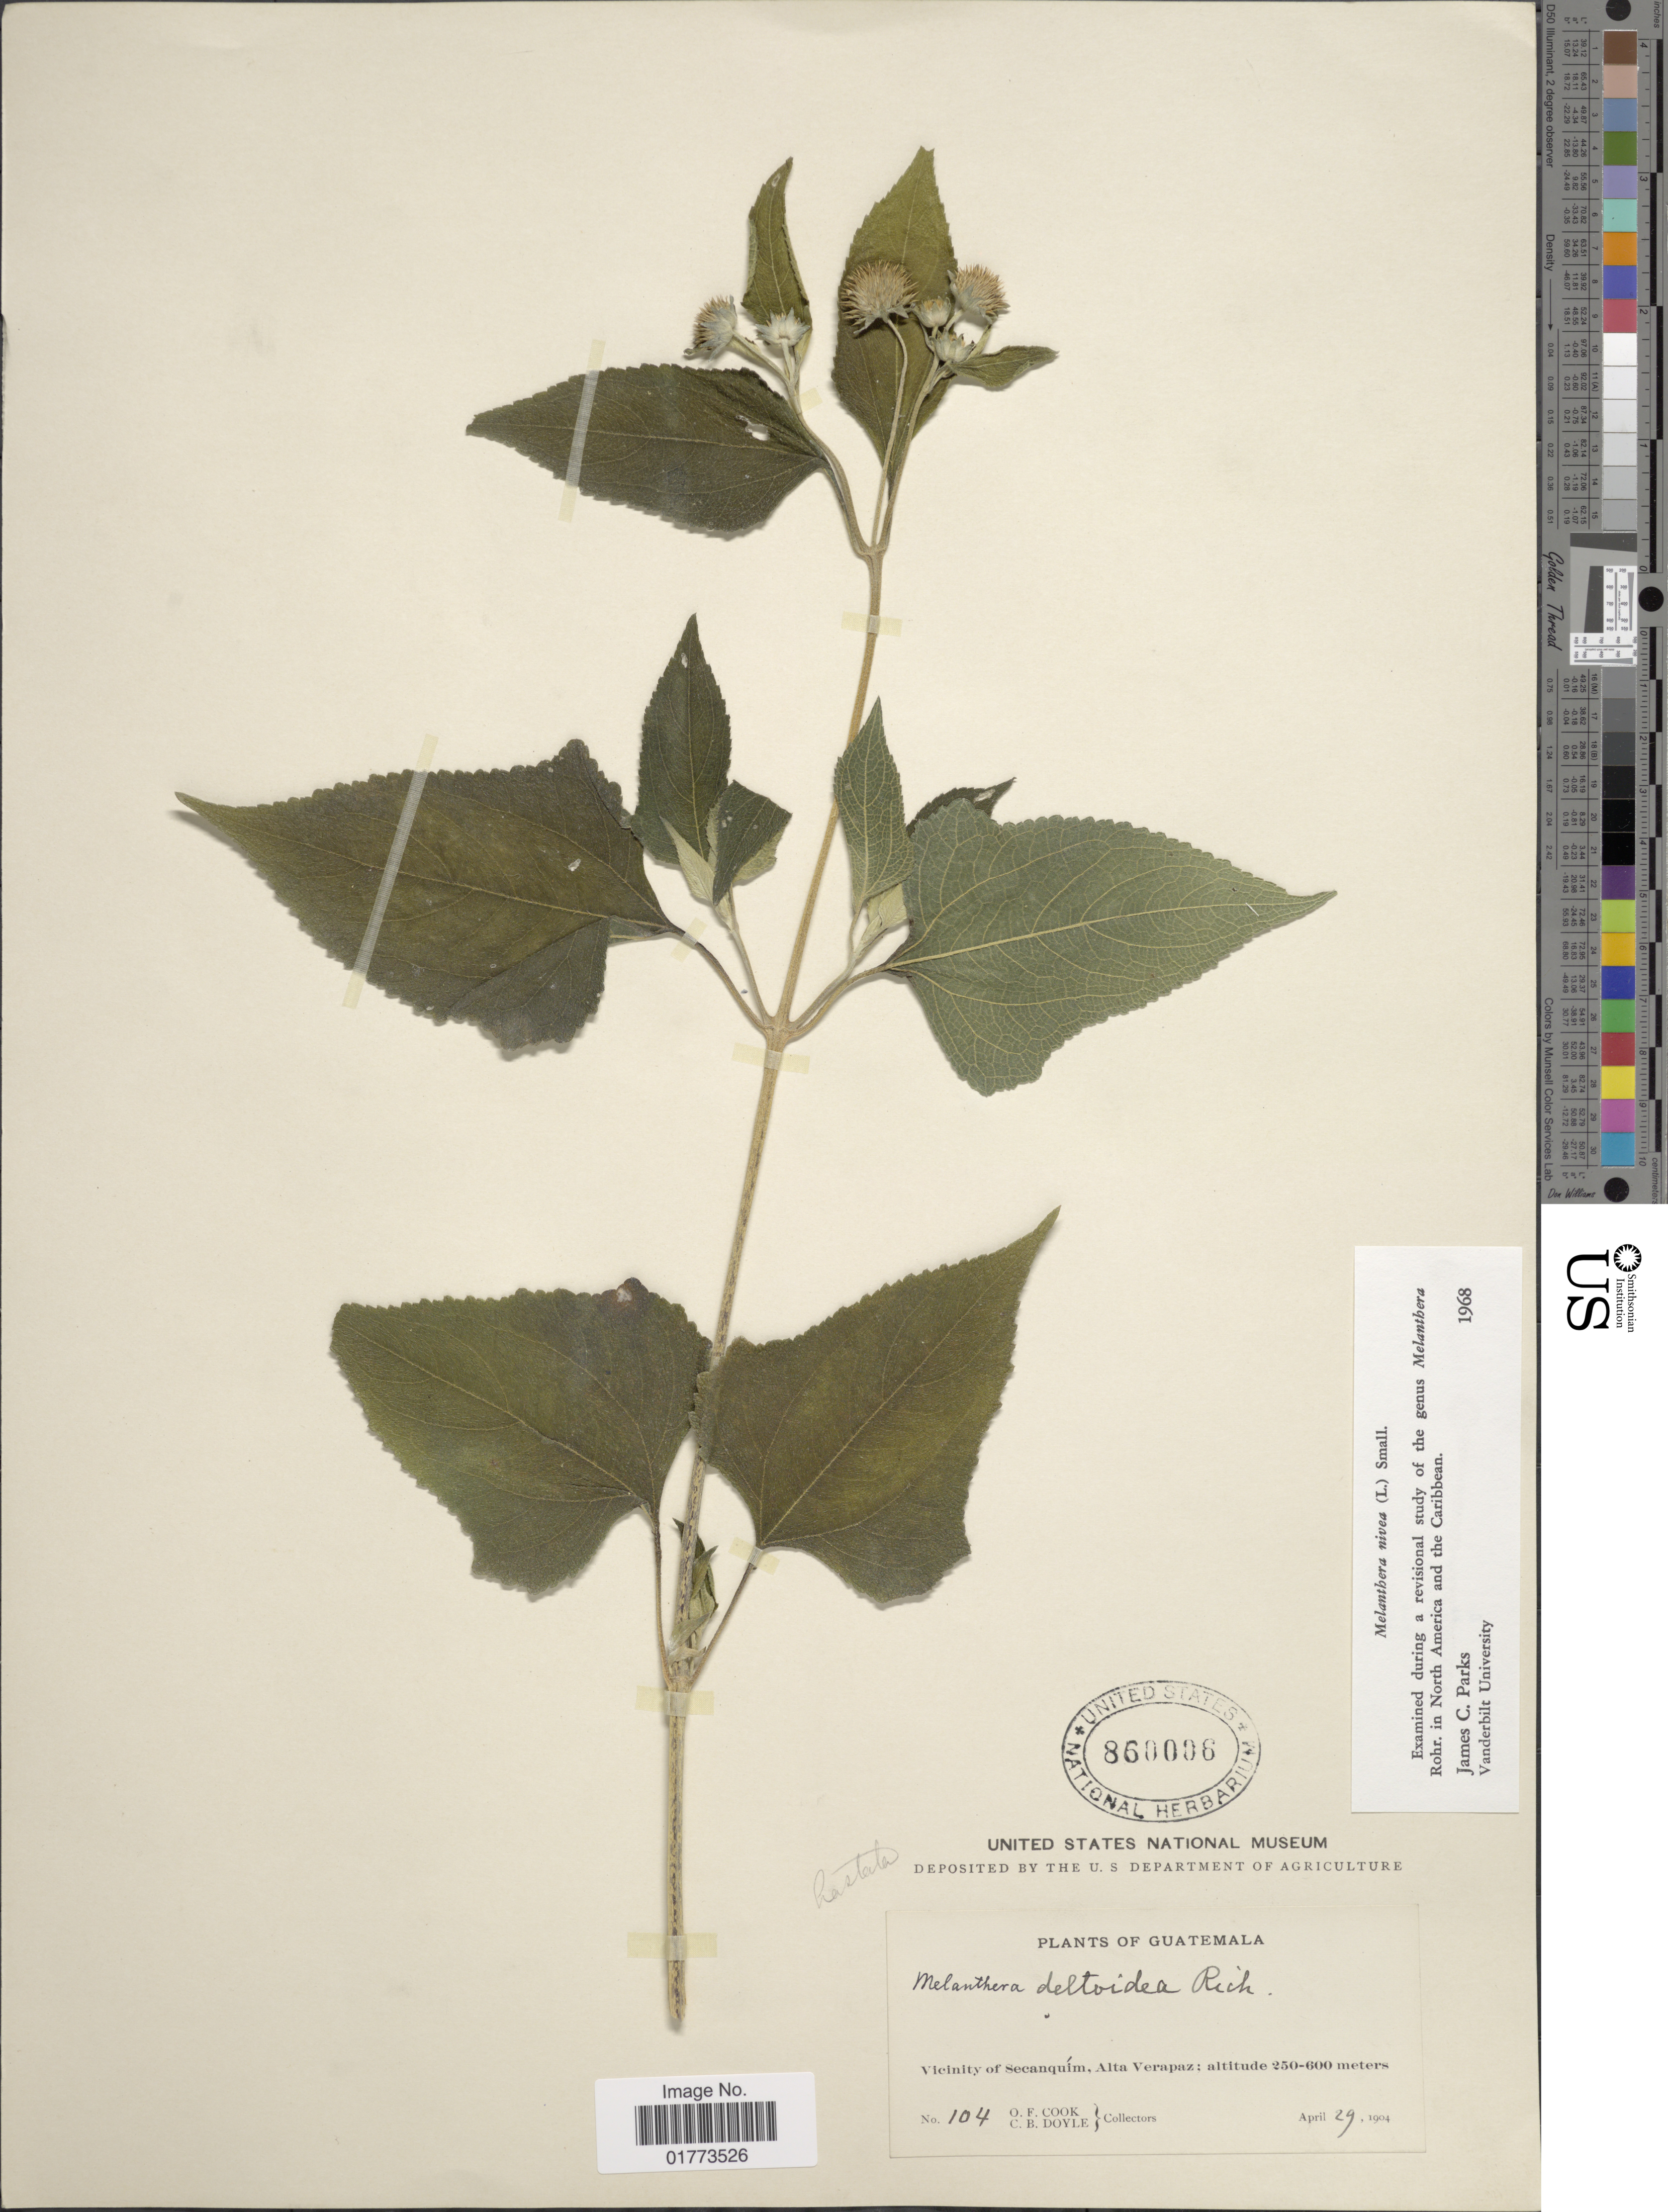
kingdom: Plantae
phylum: Tracheophyta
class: Magnoliopsida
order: Asterales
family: Asteraceae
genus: Melanthera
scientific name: Melanthera nivea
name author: (L.) Small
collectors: O. F. Cook & C. Doyle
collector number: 104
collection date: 1904-04-29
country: Guatemala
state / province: Alta Verapaz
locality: Vicinity of Secanquím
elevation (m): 250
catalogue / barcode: US 860006